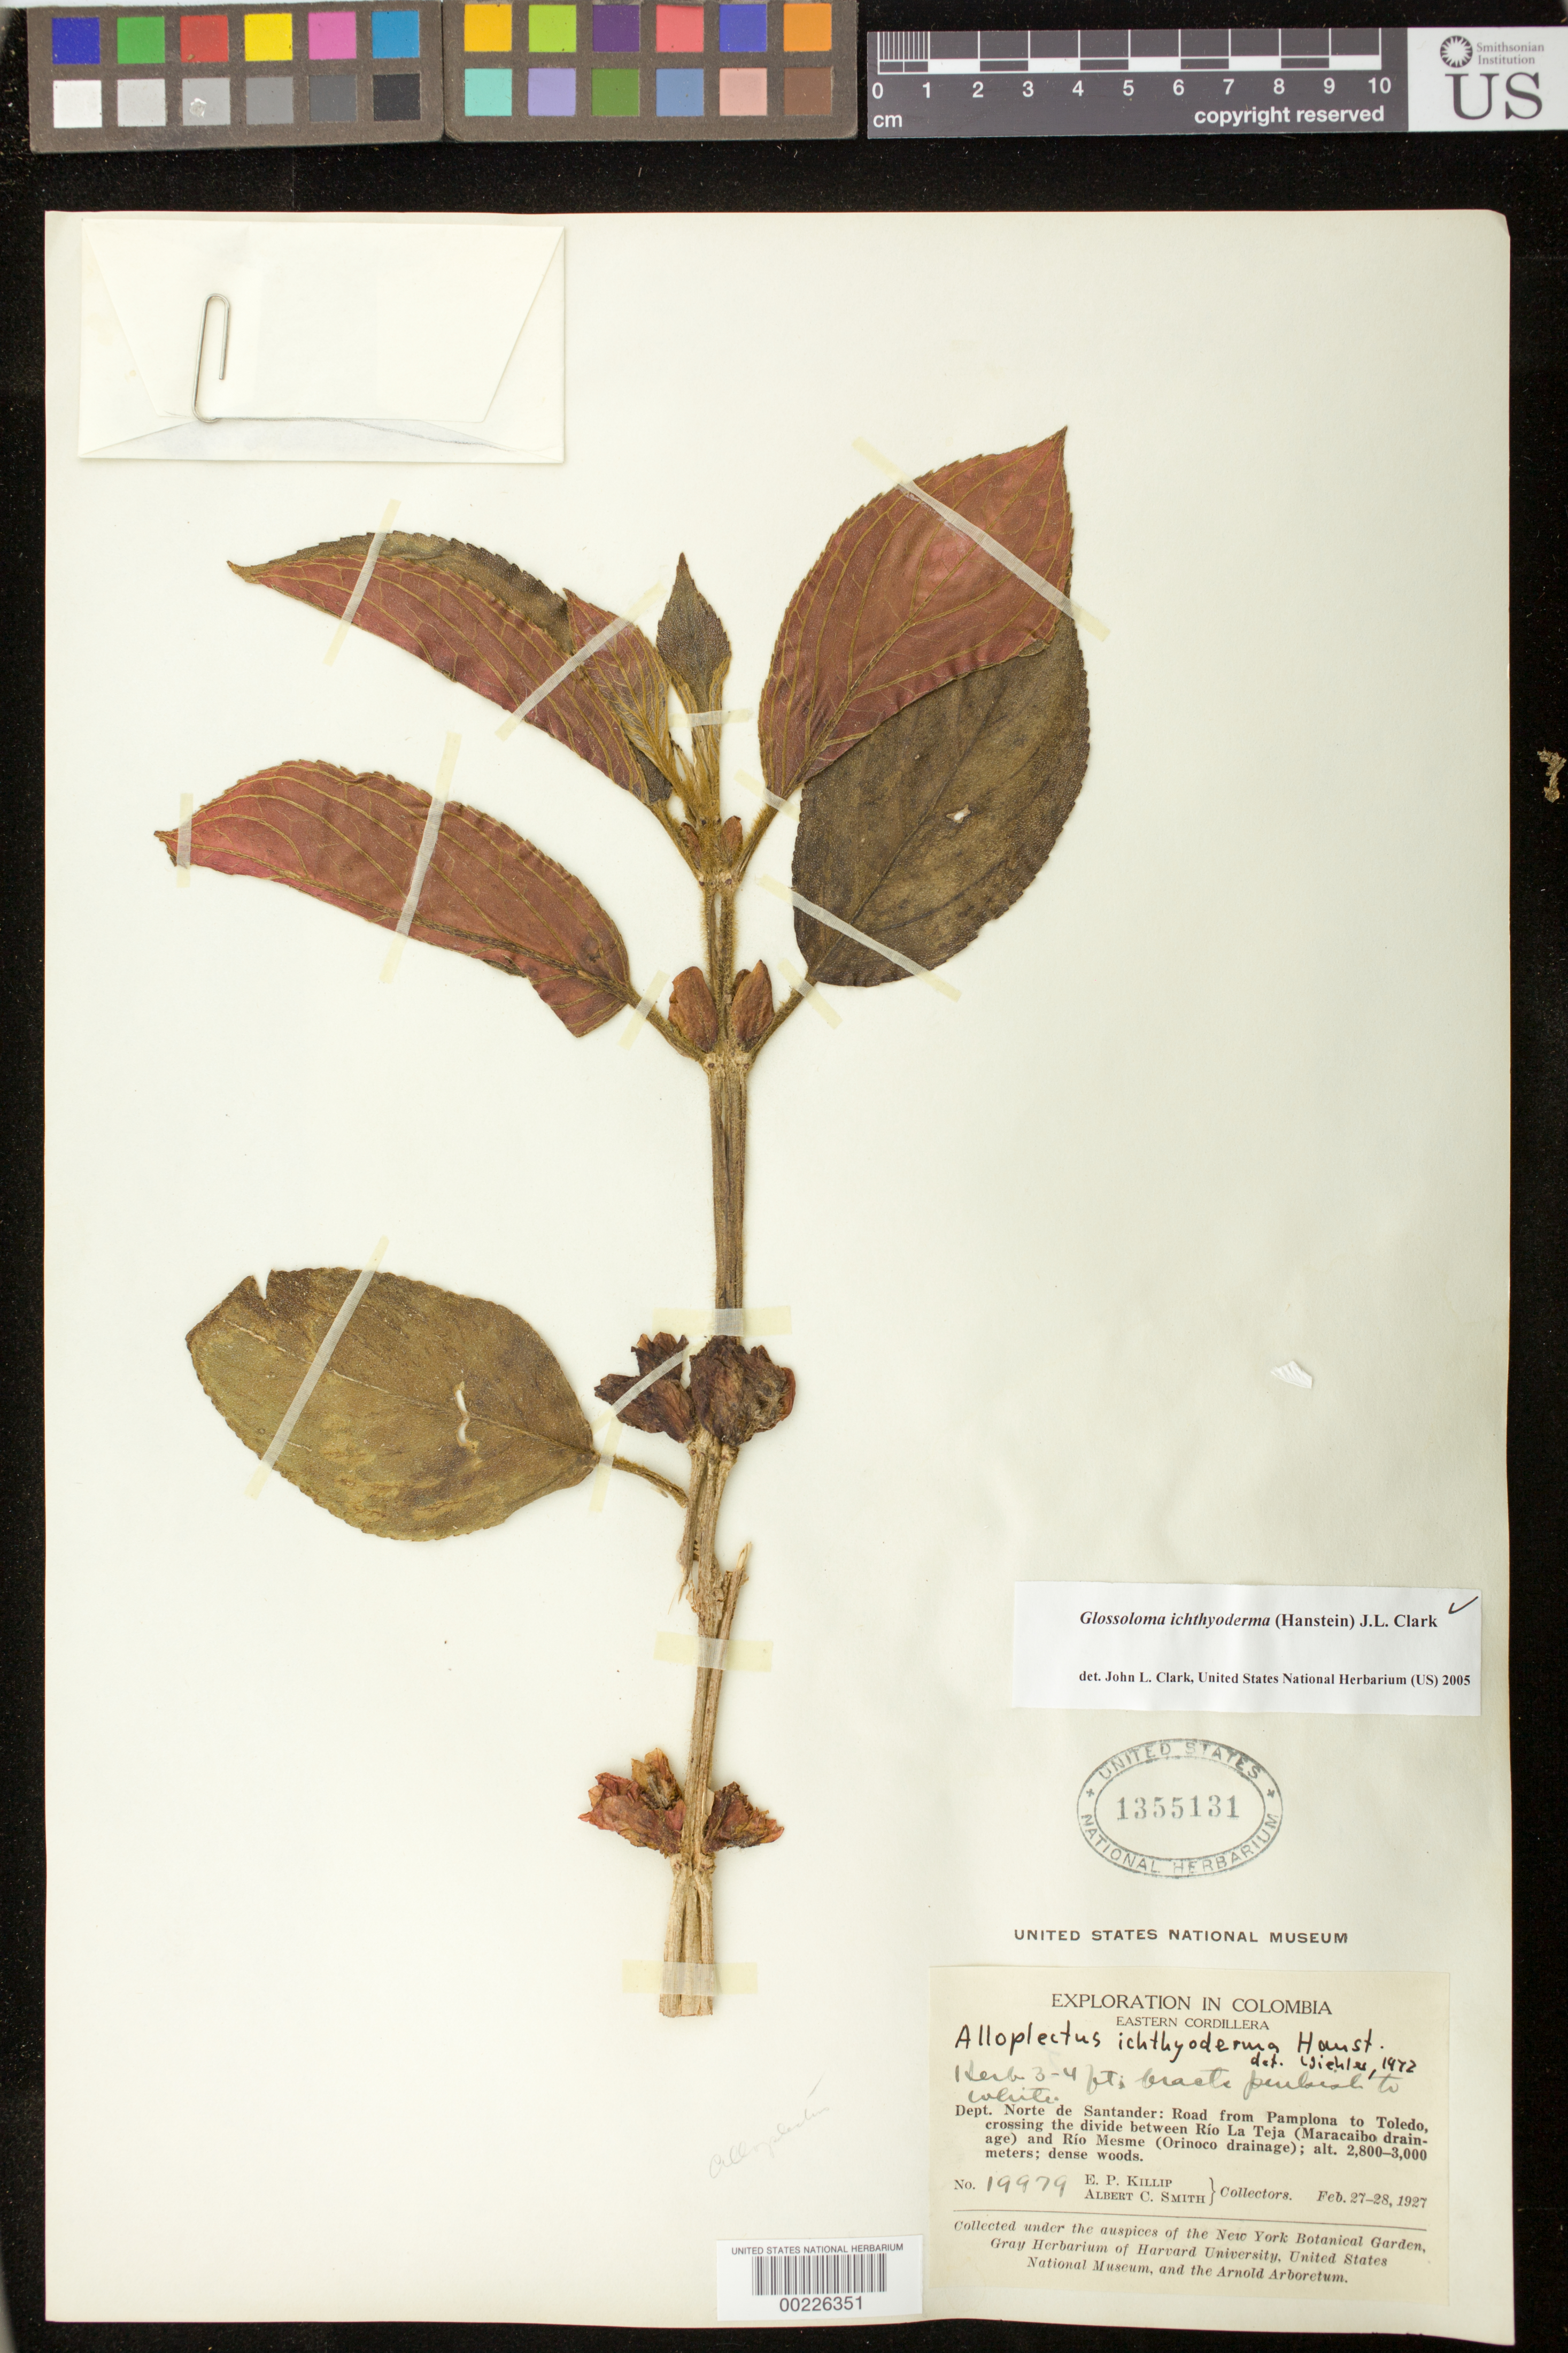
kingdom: Plantae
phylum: Tracheophyta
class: Magnoliopsida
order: Lamiales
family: Gesneriaceae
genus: Glossoloma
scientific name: Glossoloma ichthyoderma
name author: (Hanst.) J.L. Clark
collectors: E. P. Killip & A. C. Smith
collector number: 19979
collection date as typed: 27-28 Feb 1927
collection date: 1927-02-27/1927-02-28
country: Colombia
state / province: Norte de Santander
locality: Eastern Cordillera, road from Pamplona to Toledo, crossing the divide between Rio la Teja and Rio Mesme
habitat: Dense woods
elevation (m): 2800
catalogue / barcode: US 1355131